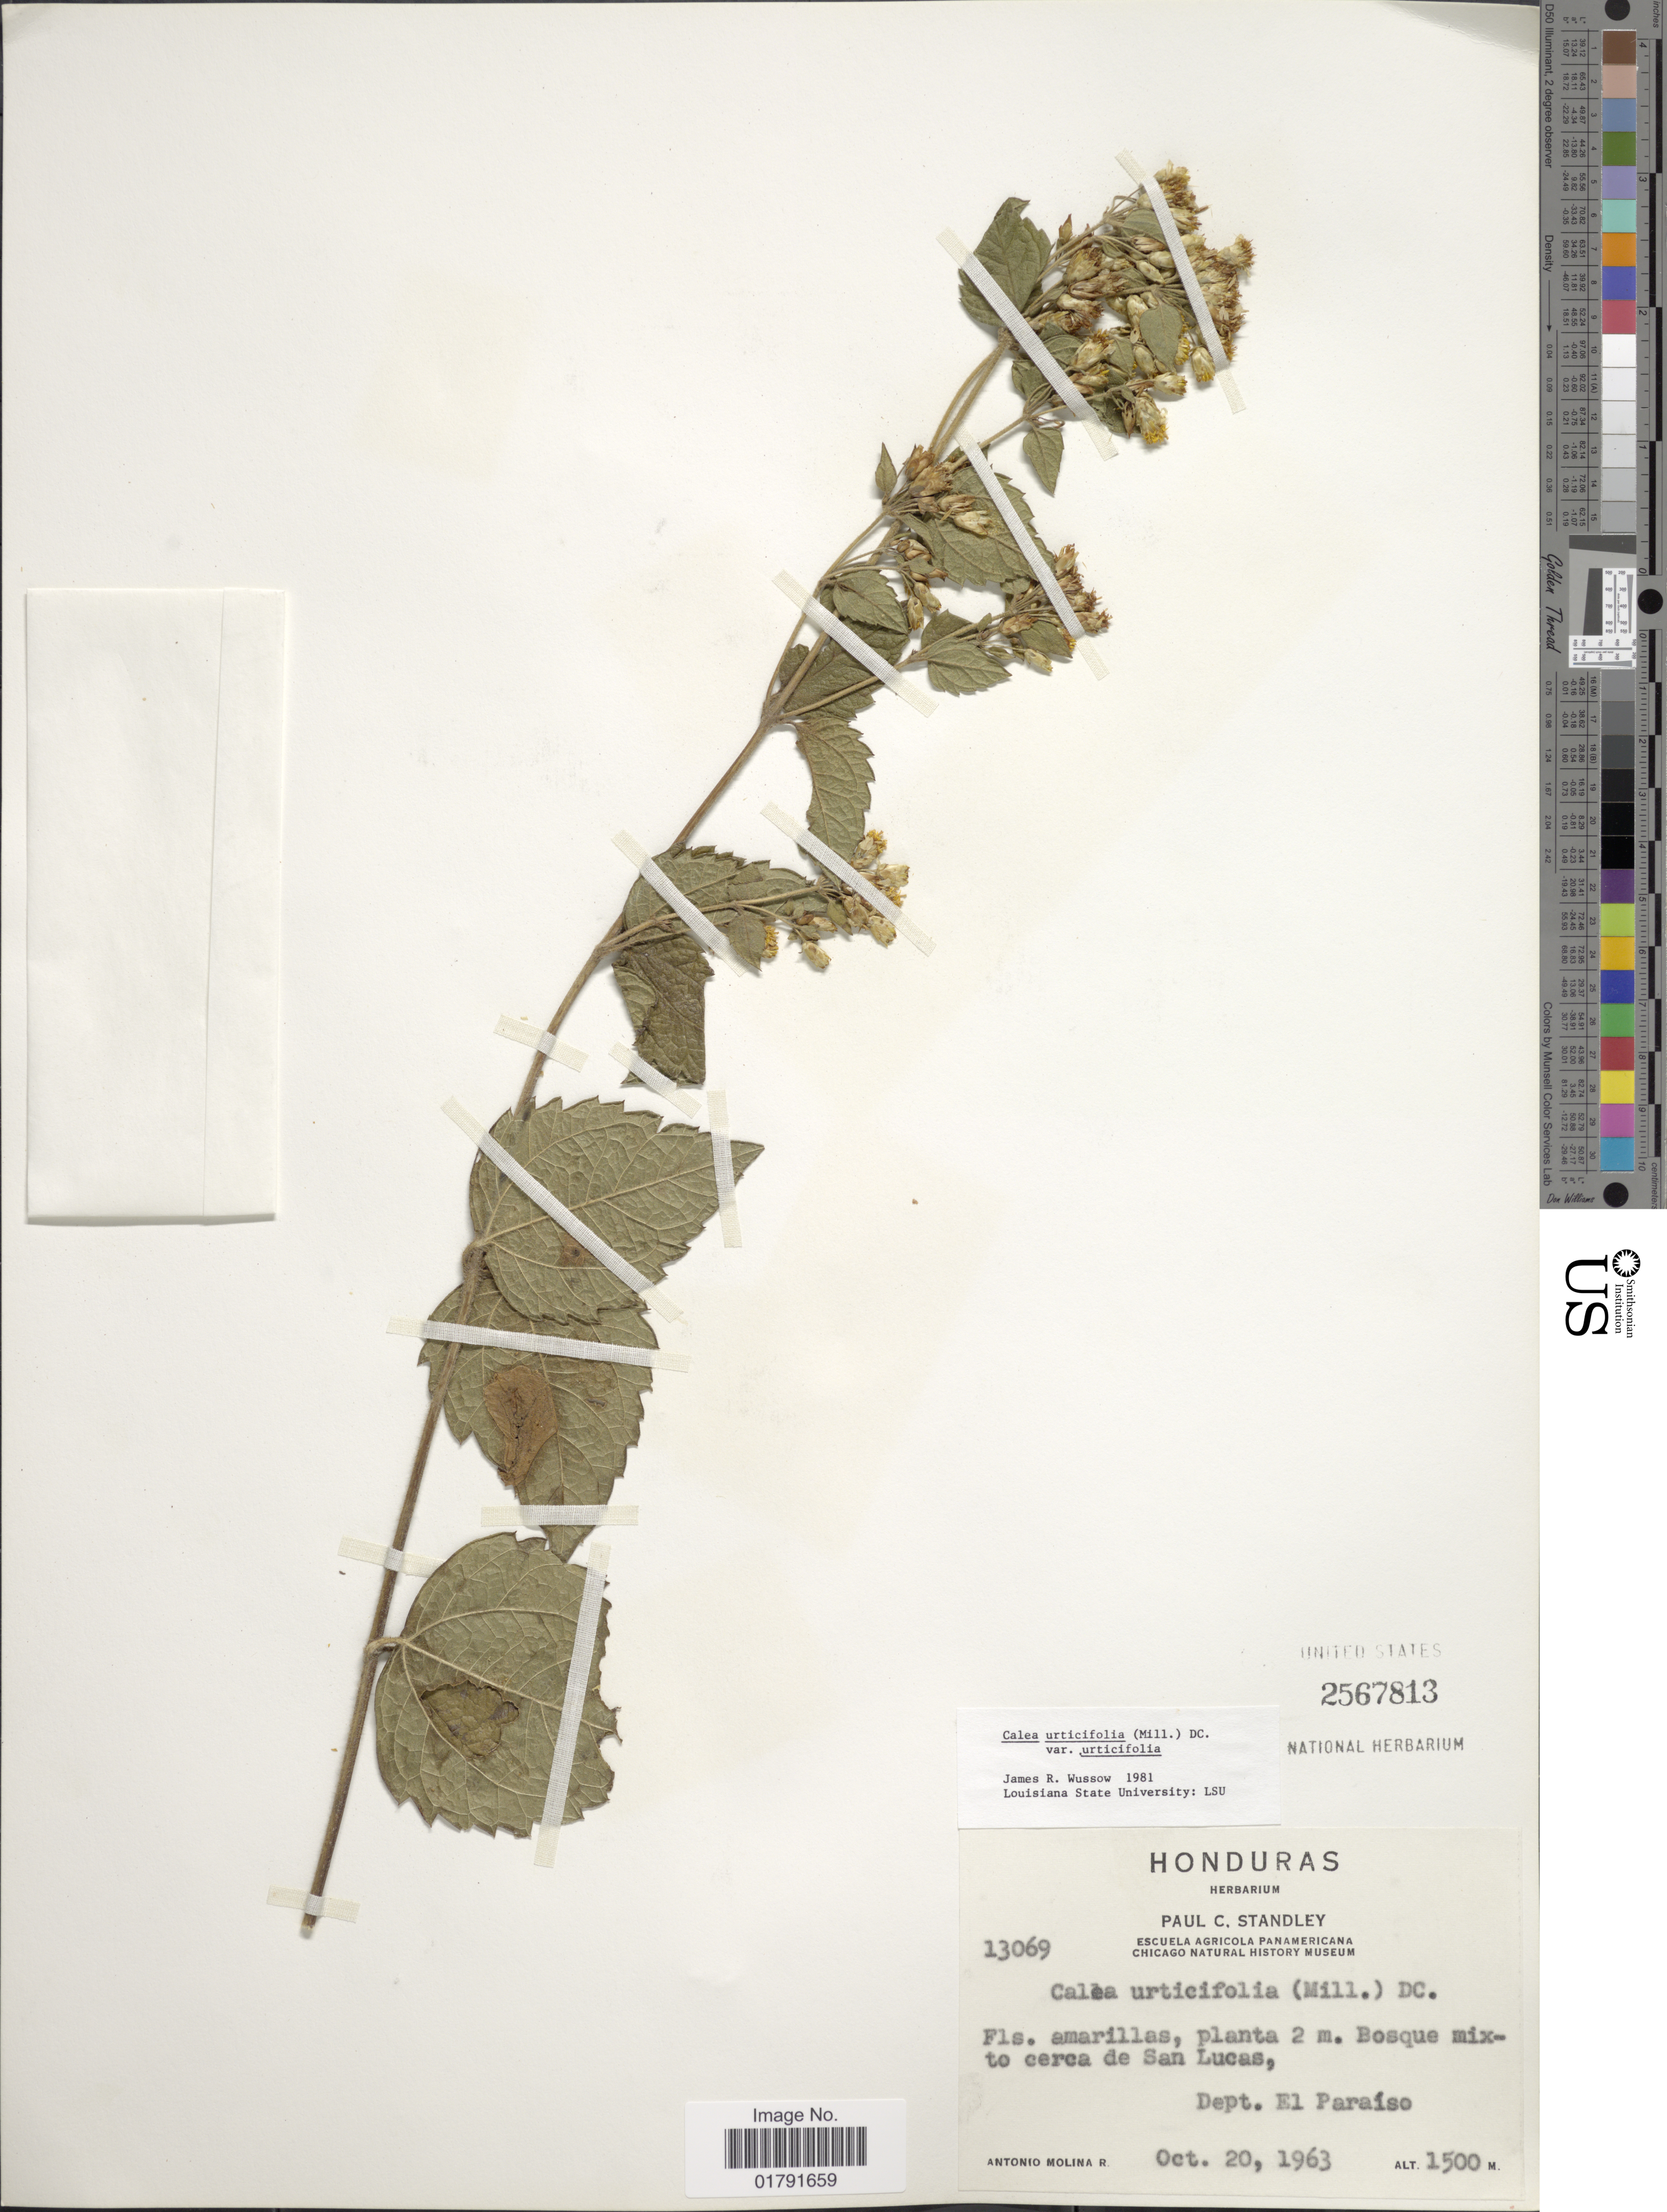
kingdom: Plantae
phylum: Tracheophyta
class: Magnoliopsida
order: Asterales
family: Asteraceae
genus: Calea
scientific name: Calea urticifolia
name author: (Mill.) DC.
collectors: A. Molina R.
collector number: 13069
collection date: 1963-10-20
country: Honduras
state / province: El Paraíso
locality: Bosque mix-to cerca de San Lucas.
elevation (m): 1500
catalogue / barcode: US 2567813